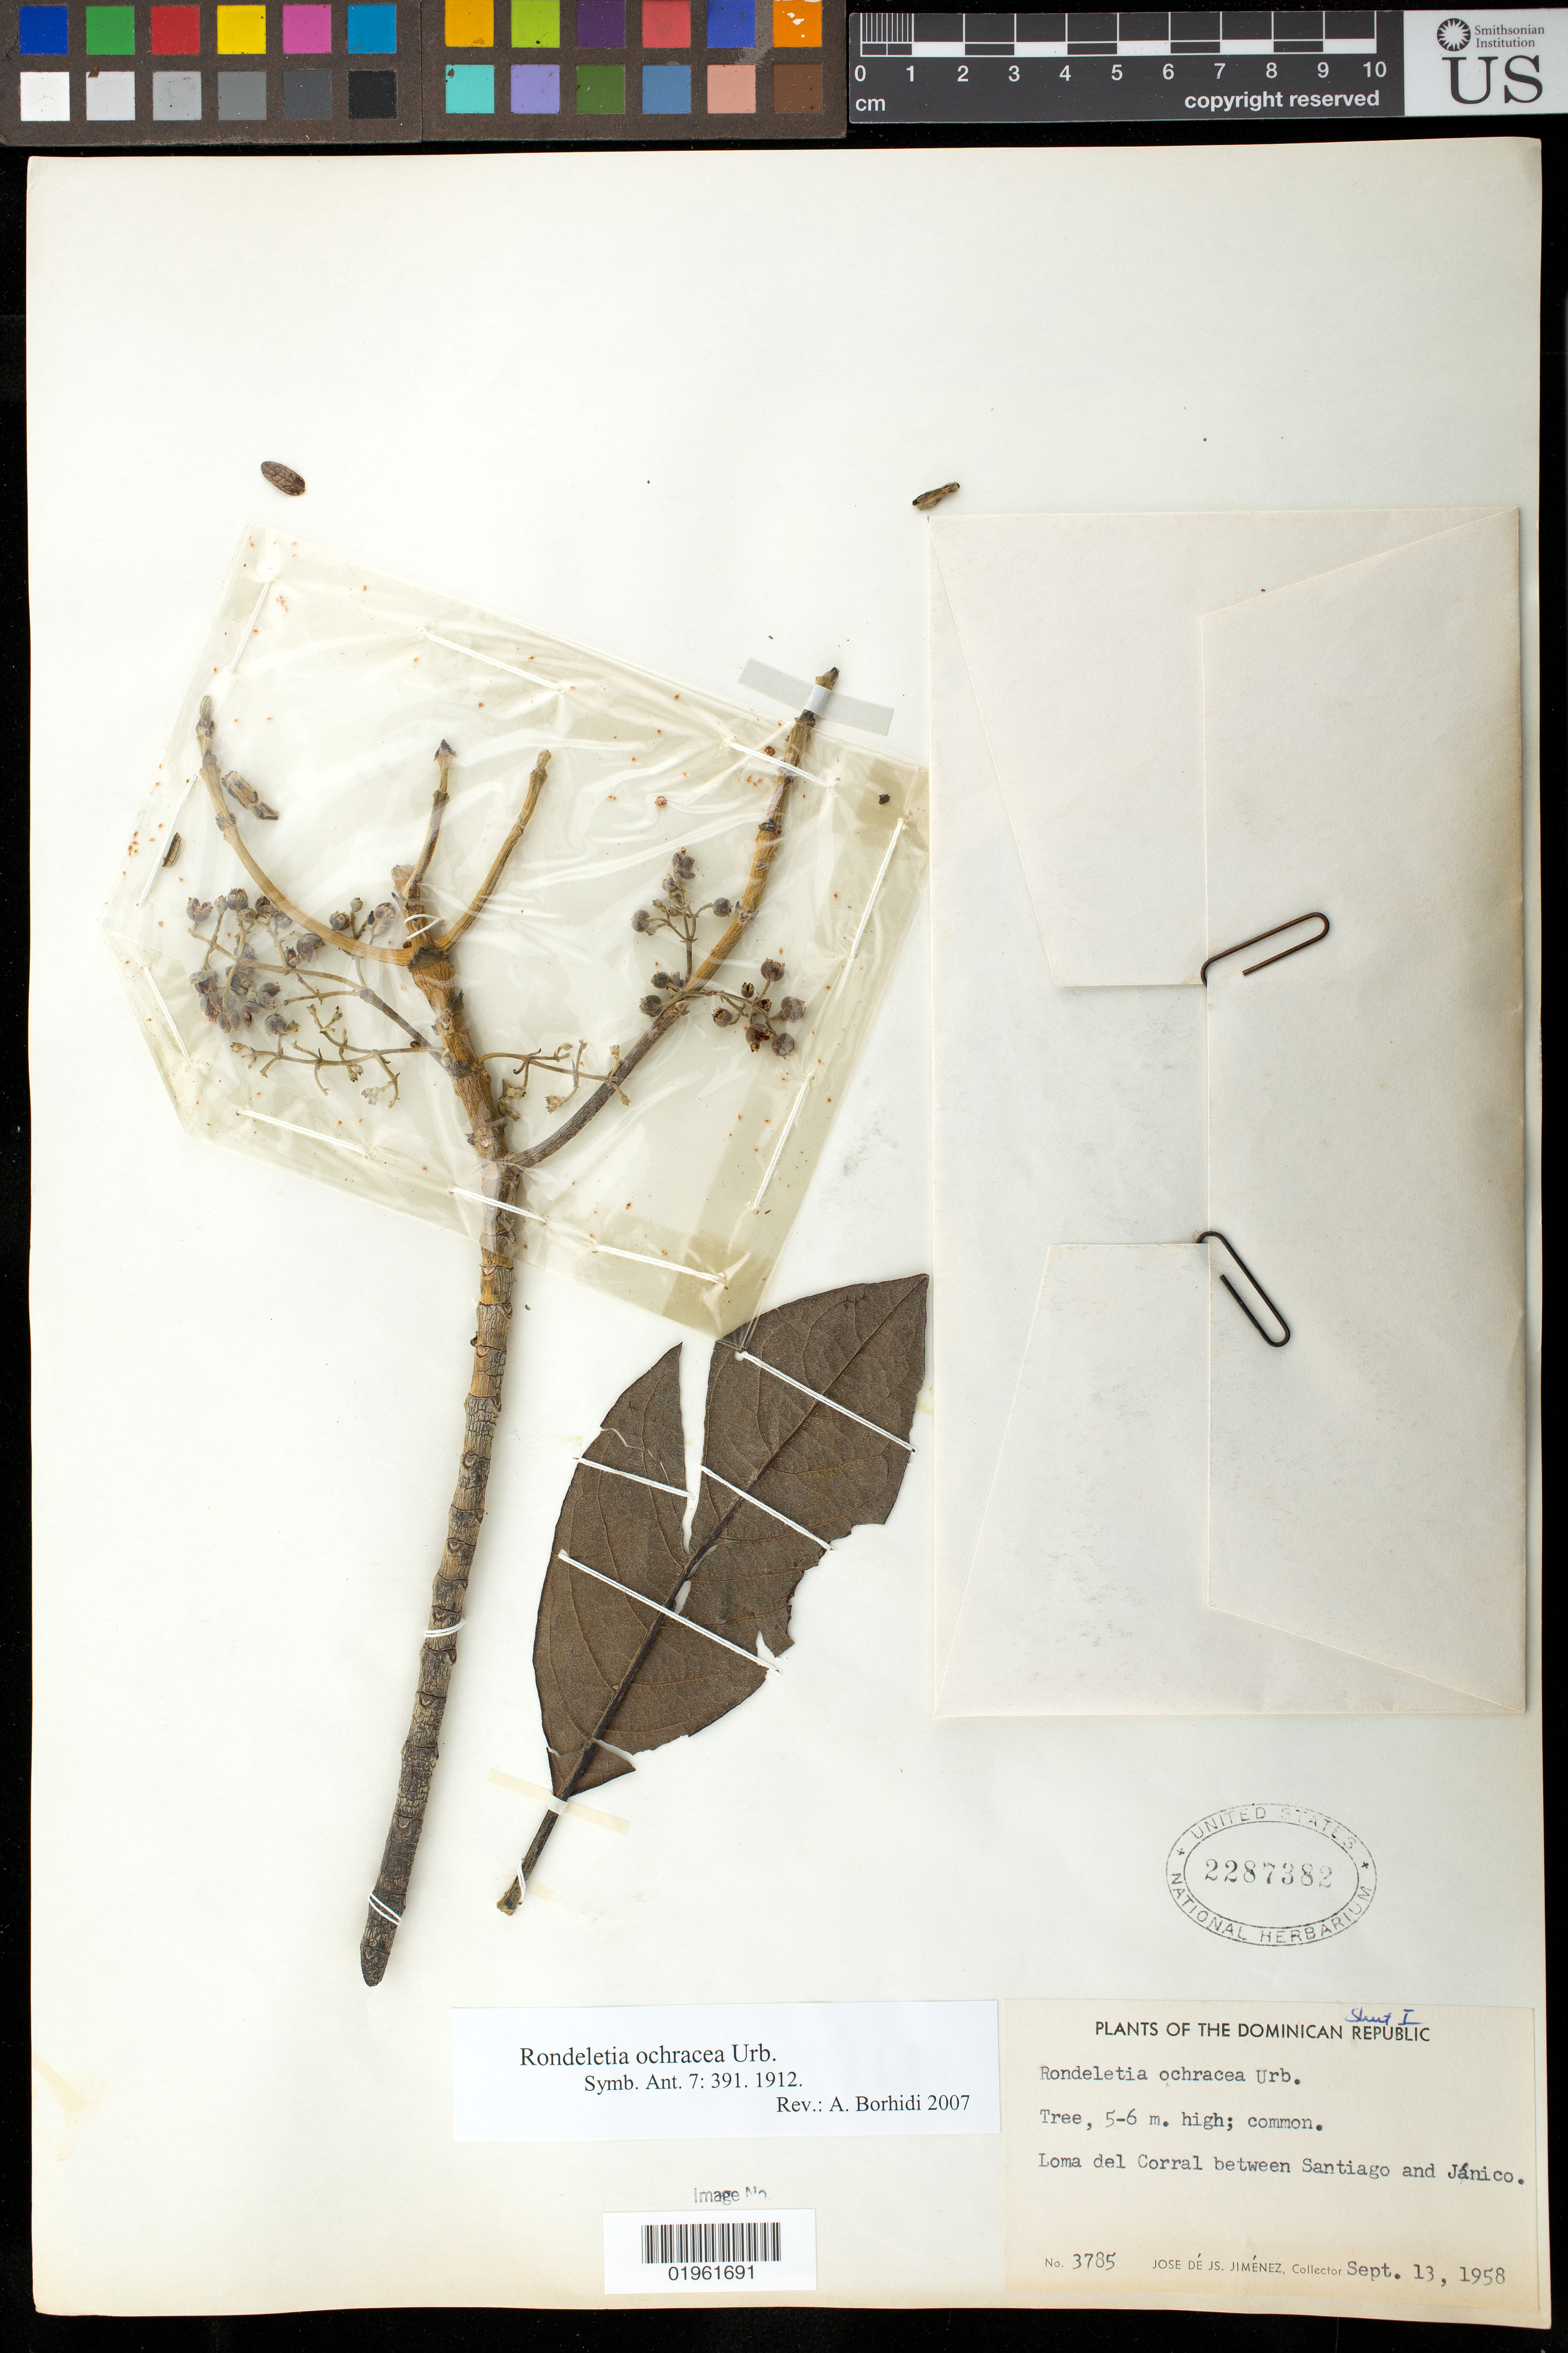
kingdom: Plantae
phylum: Tracheophyta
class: Magnoliopsida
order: Gentianales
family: Rubiaceae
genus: Rondeletia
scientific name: Rondeletia ochracea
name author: Urb.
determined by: Borhidi, Attila L.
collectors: J. J. Jiménez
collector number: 3785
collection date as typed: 13 Sep 1958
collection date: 1958-09-13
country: Dominican Republic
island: Hispaniola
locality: Loma del Corral, between Santiago and Jánico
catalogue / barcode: US 2287382